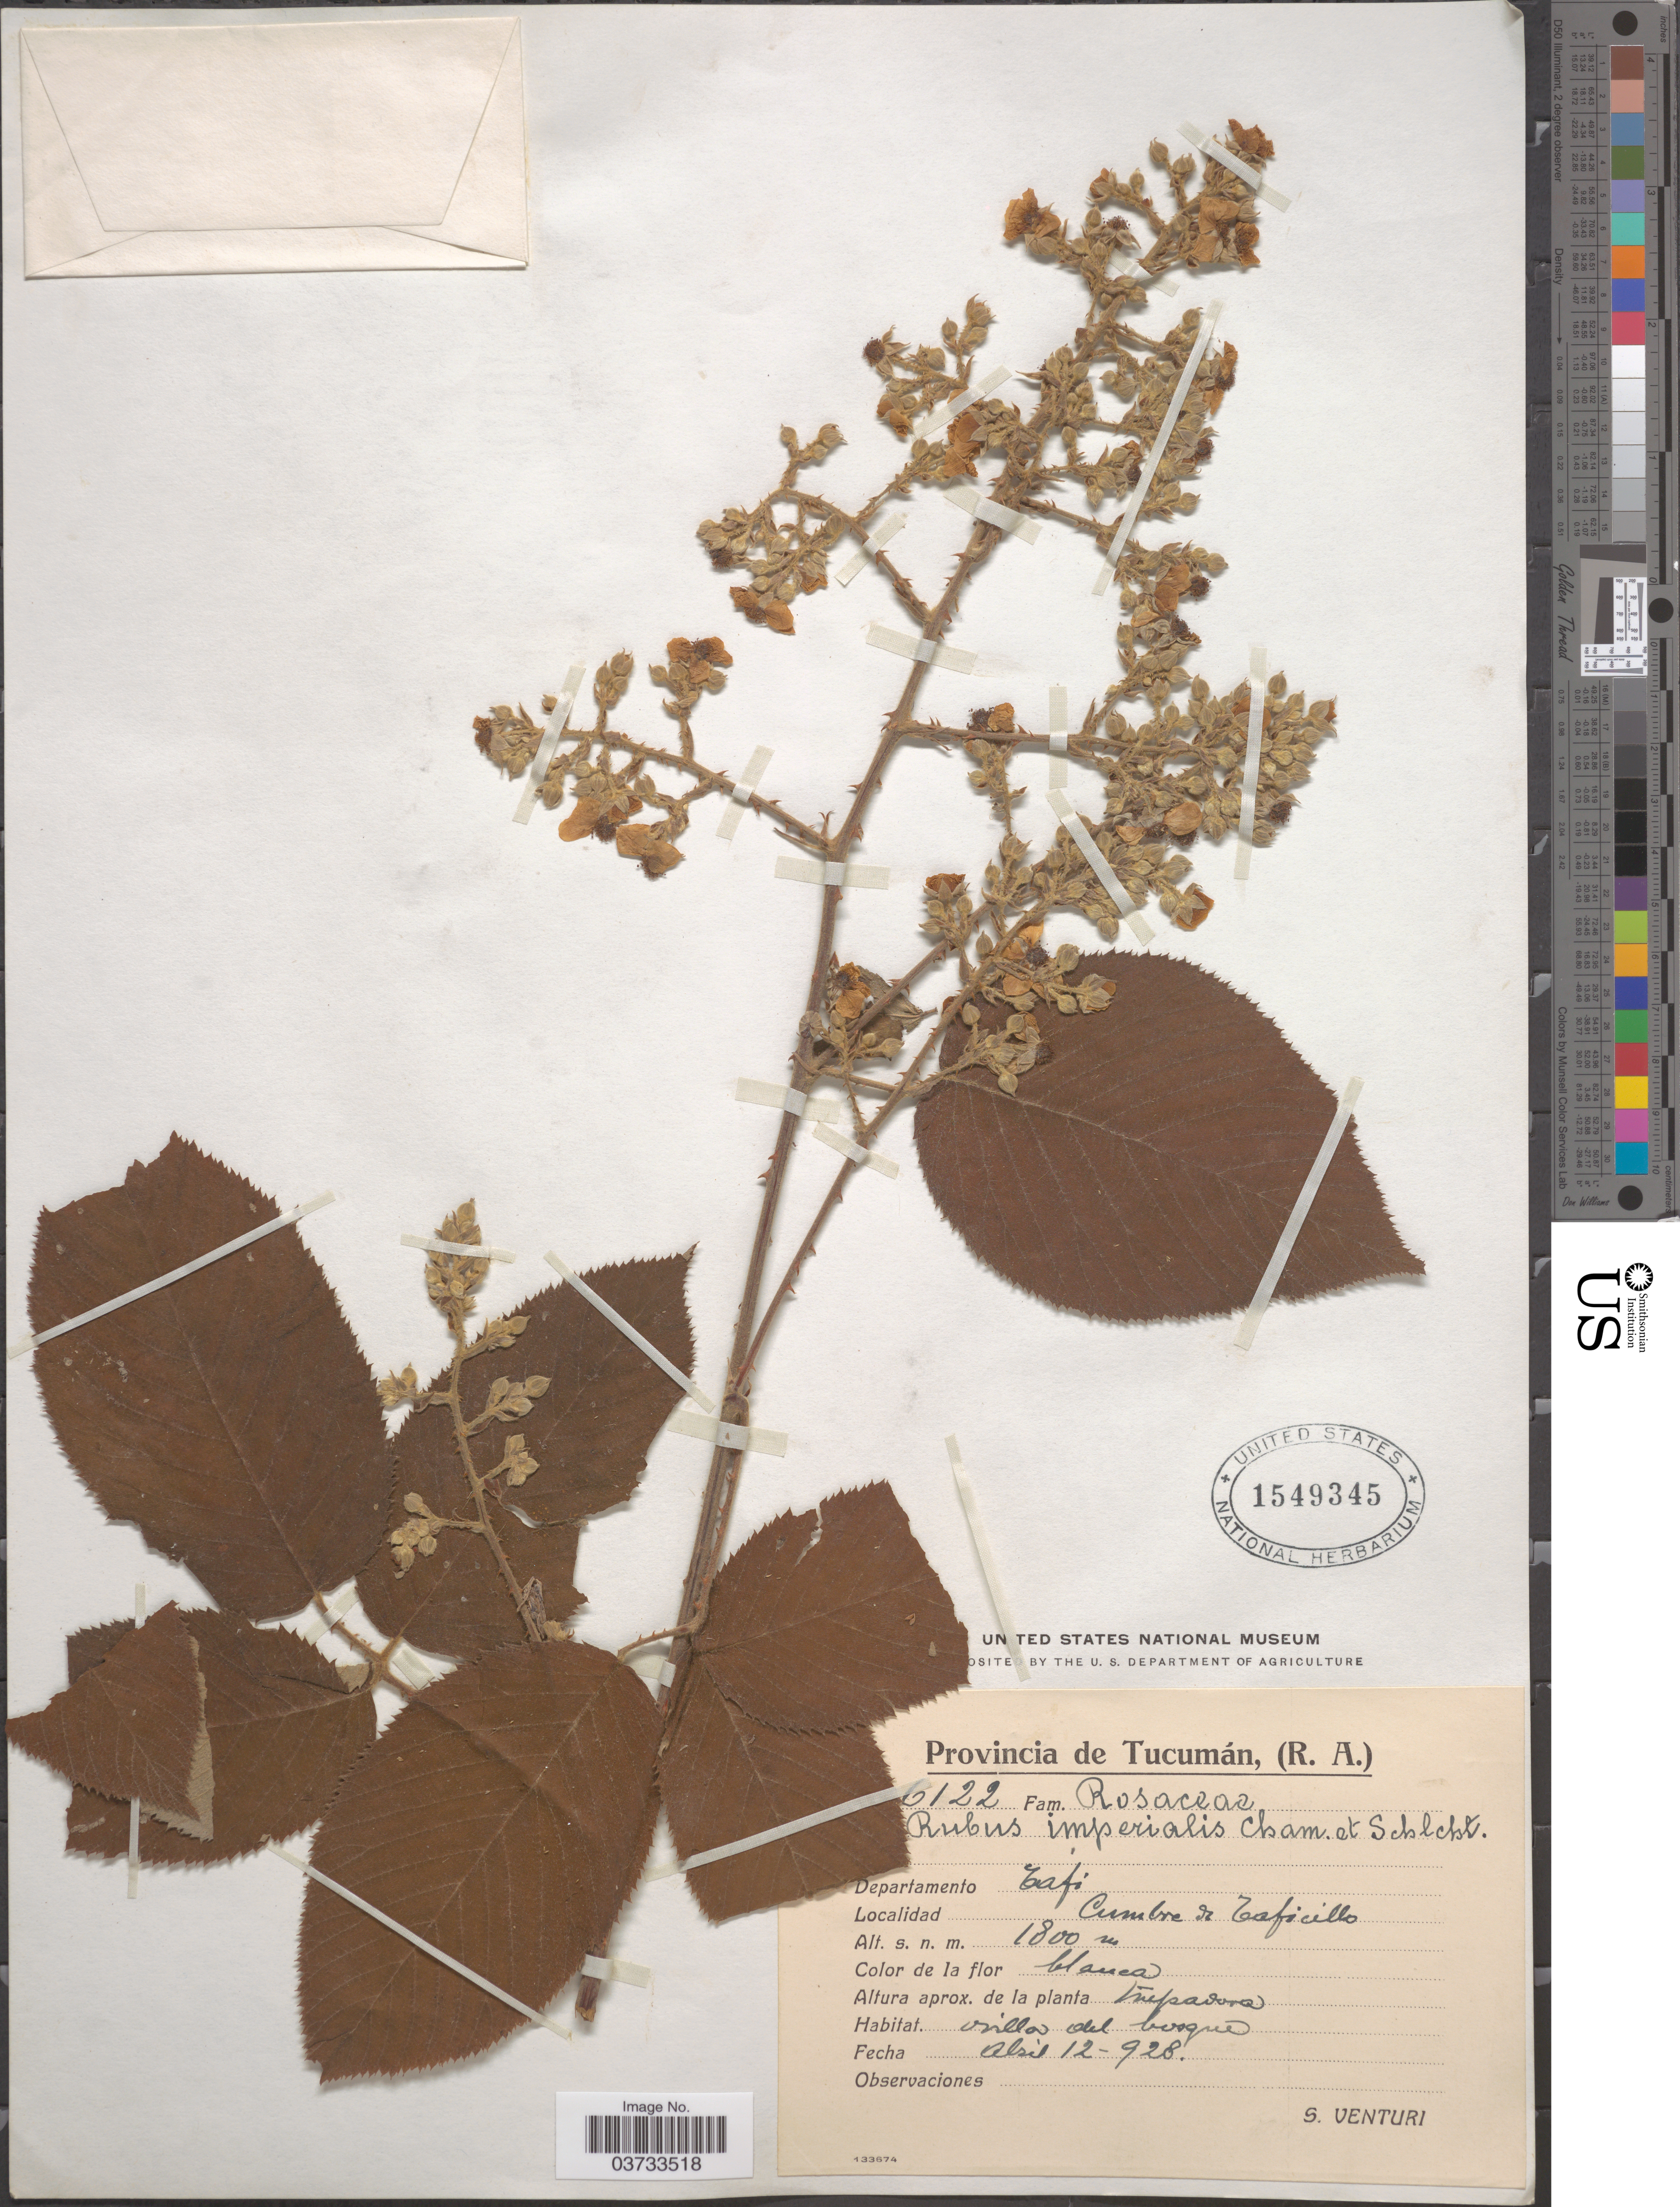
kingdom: Plantae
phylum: Tracheophyta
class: Magnoliopsida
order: Rosales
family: Rosaceae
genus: Rubus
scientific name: Rubus imperialis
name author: Cham. & Schltdl.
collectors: S. Venturi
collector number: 6122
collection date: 1928-04-12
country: Argentina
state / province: Tucuman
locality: Departamento Tafi. Cumbre de Taficillo.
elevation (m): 1800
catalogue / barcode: US 1549345